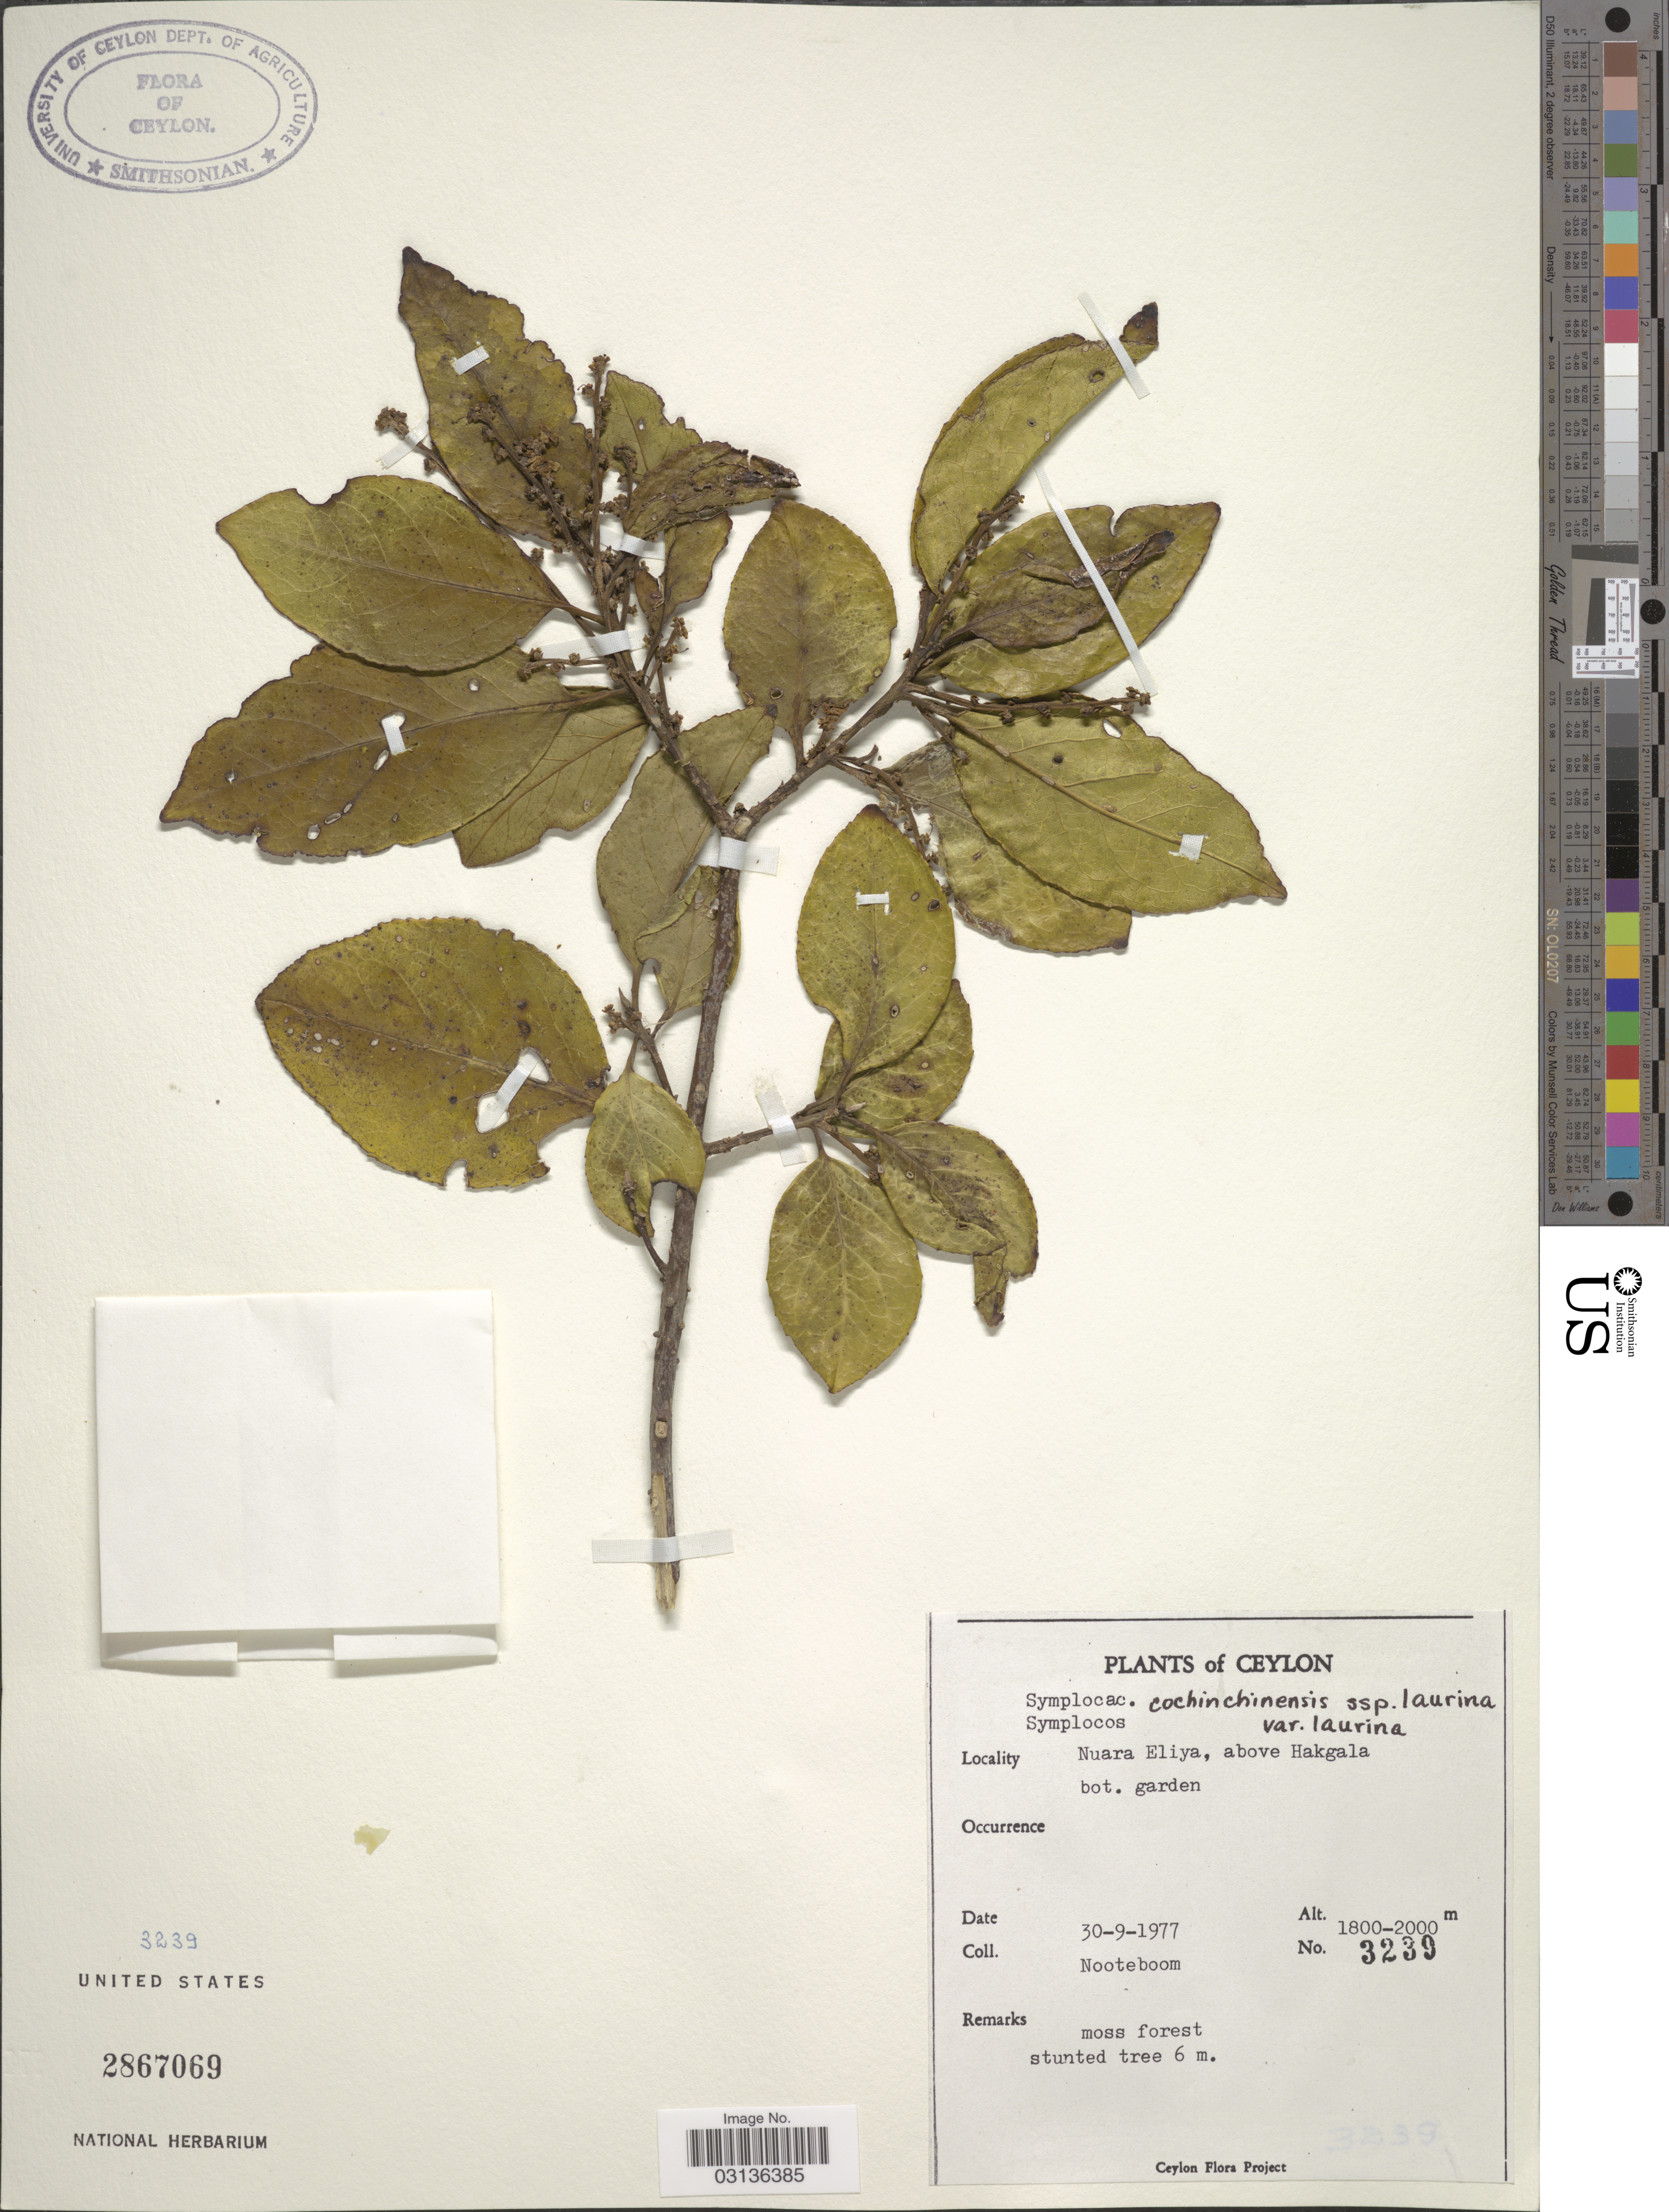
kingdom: Plantae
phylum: Tracheophyta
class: Magnoliopsida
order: Ericales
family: Symplocaceae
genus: Symplocos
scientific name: Symplocos cochinchinensis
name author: (Lour.) S. Moore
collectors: Nooteboom, --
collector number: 3239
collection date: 1977-09-30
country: Sri Lanka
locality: Ceylon. Nuara Eliya, above Hakgala bot. garden.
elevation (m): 1800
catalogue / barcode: US 2867069